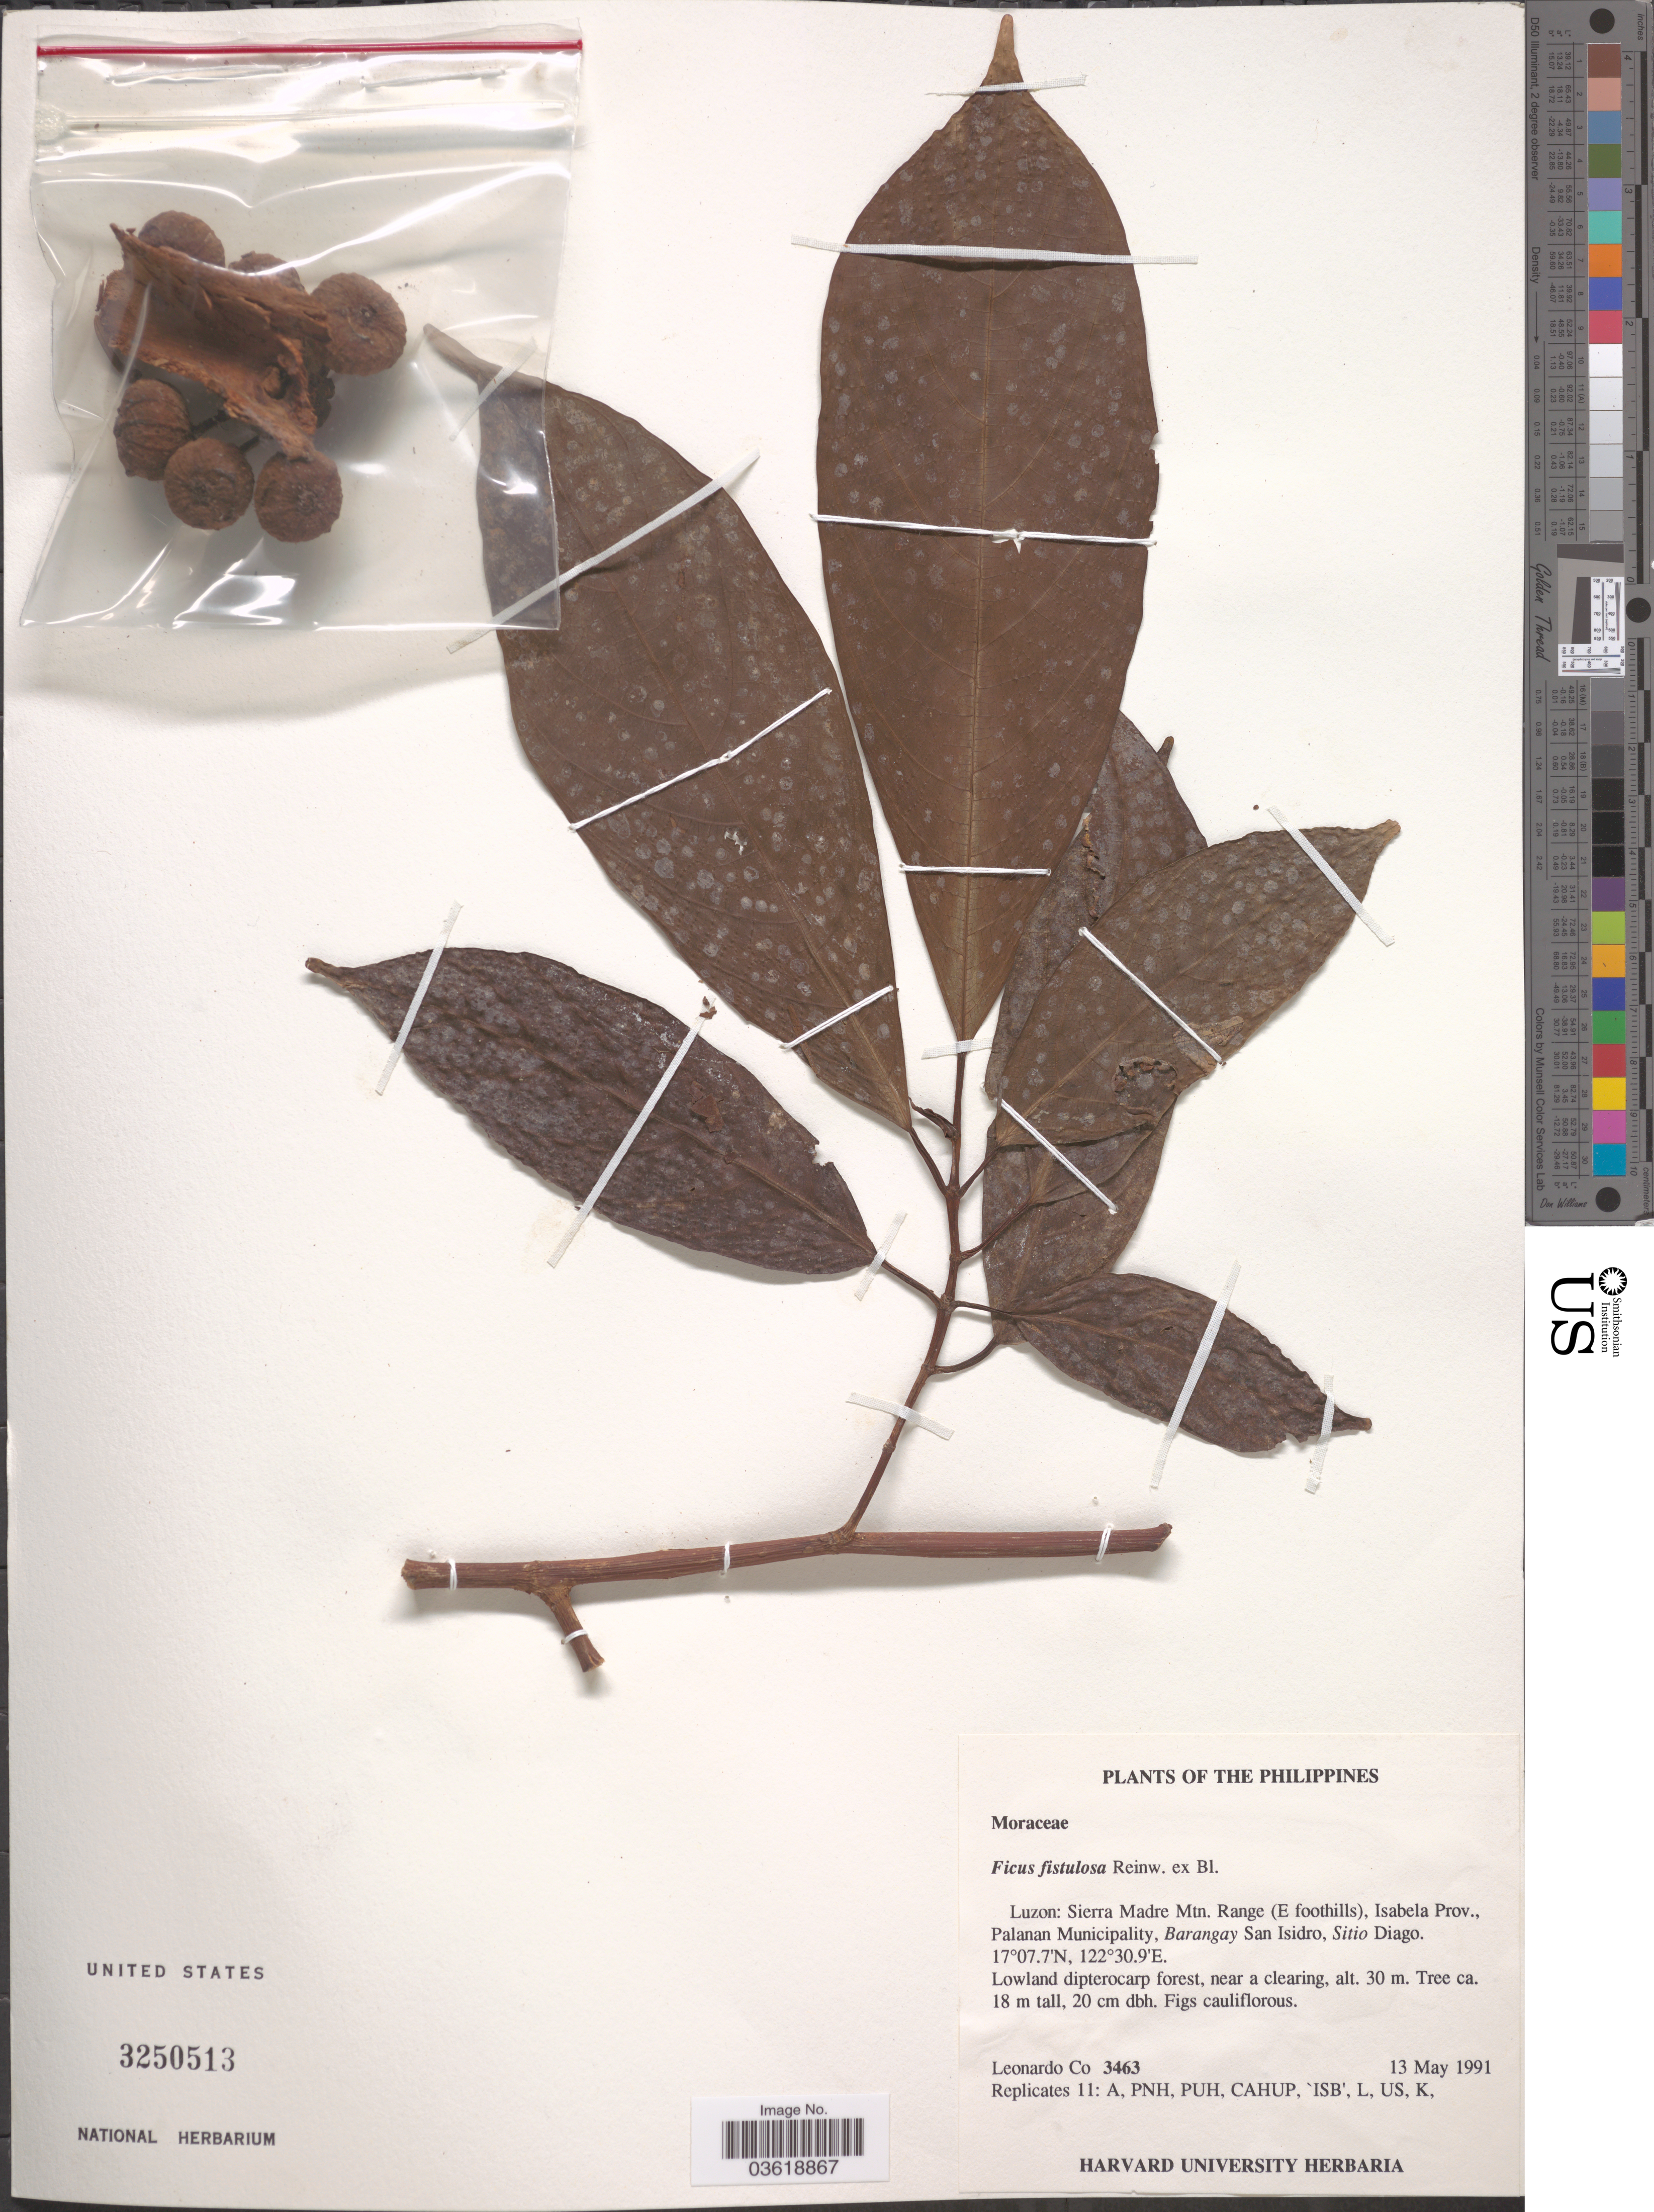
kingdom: Plantae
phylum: Tracheophyta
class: Magnoliopsida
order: Rosales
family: Moraceae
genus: Ficus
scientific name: Ficus fistulosa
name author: Reinw. ex Blume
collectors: L. Co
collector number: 3463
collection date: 1991-05-13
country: Philippines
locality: Luzon: Sierra madre Mtn Range (E foothills), Isabela Prov., Palanan Municipality, Barangay San Isidro, Sitio Diago.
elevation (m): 30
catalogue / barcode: US 3250513